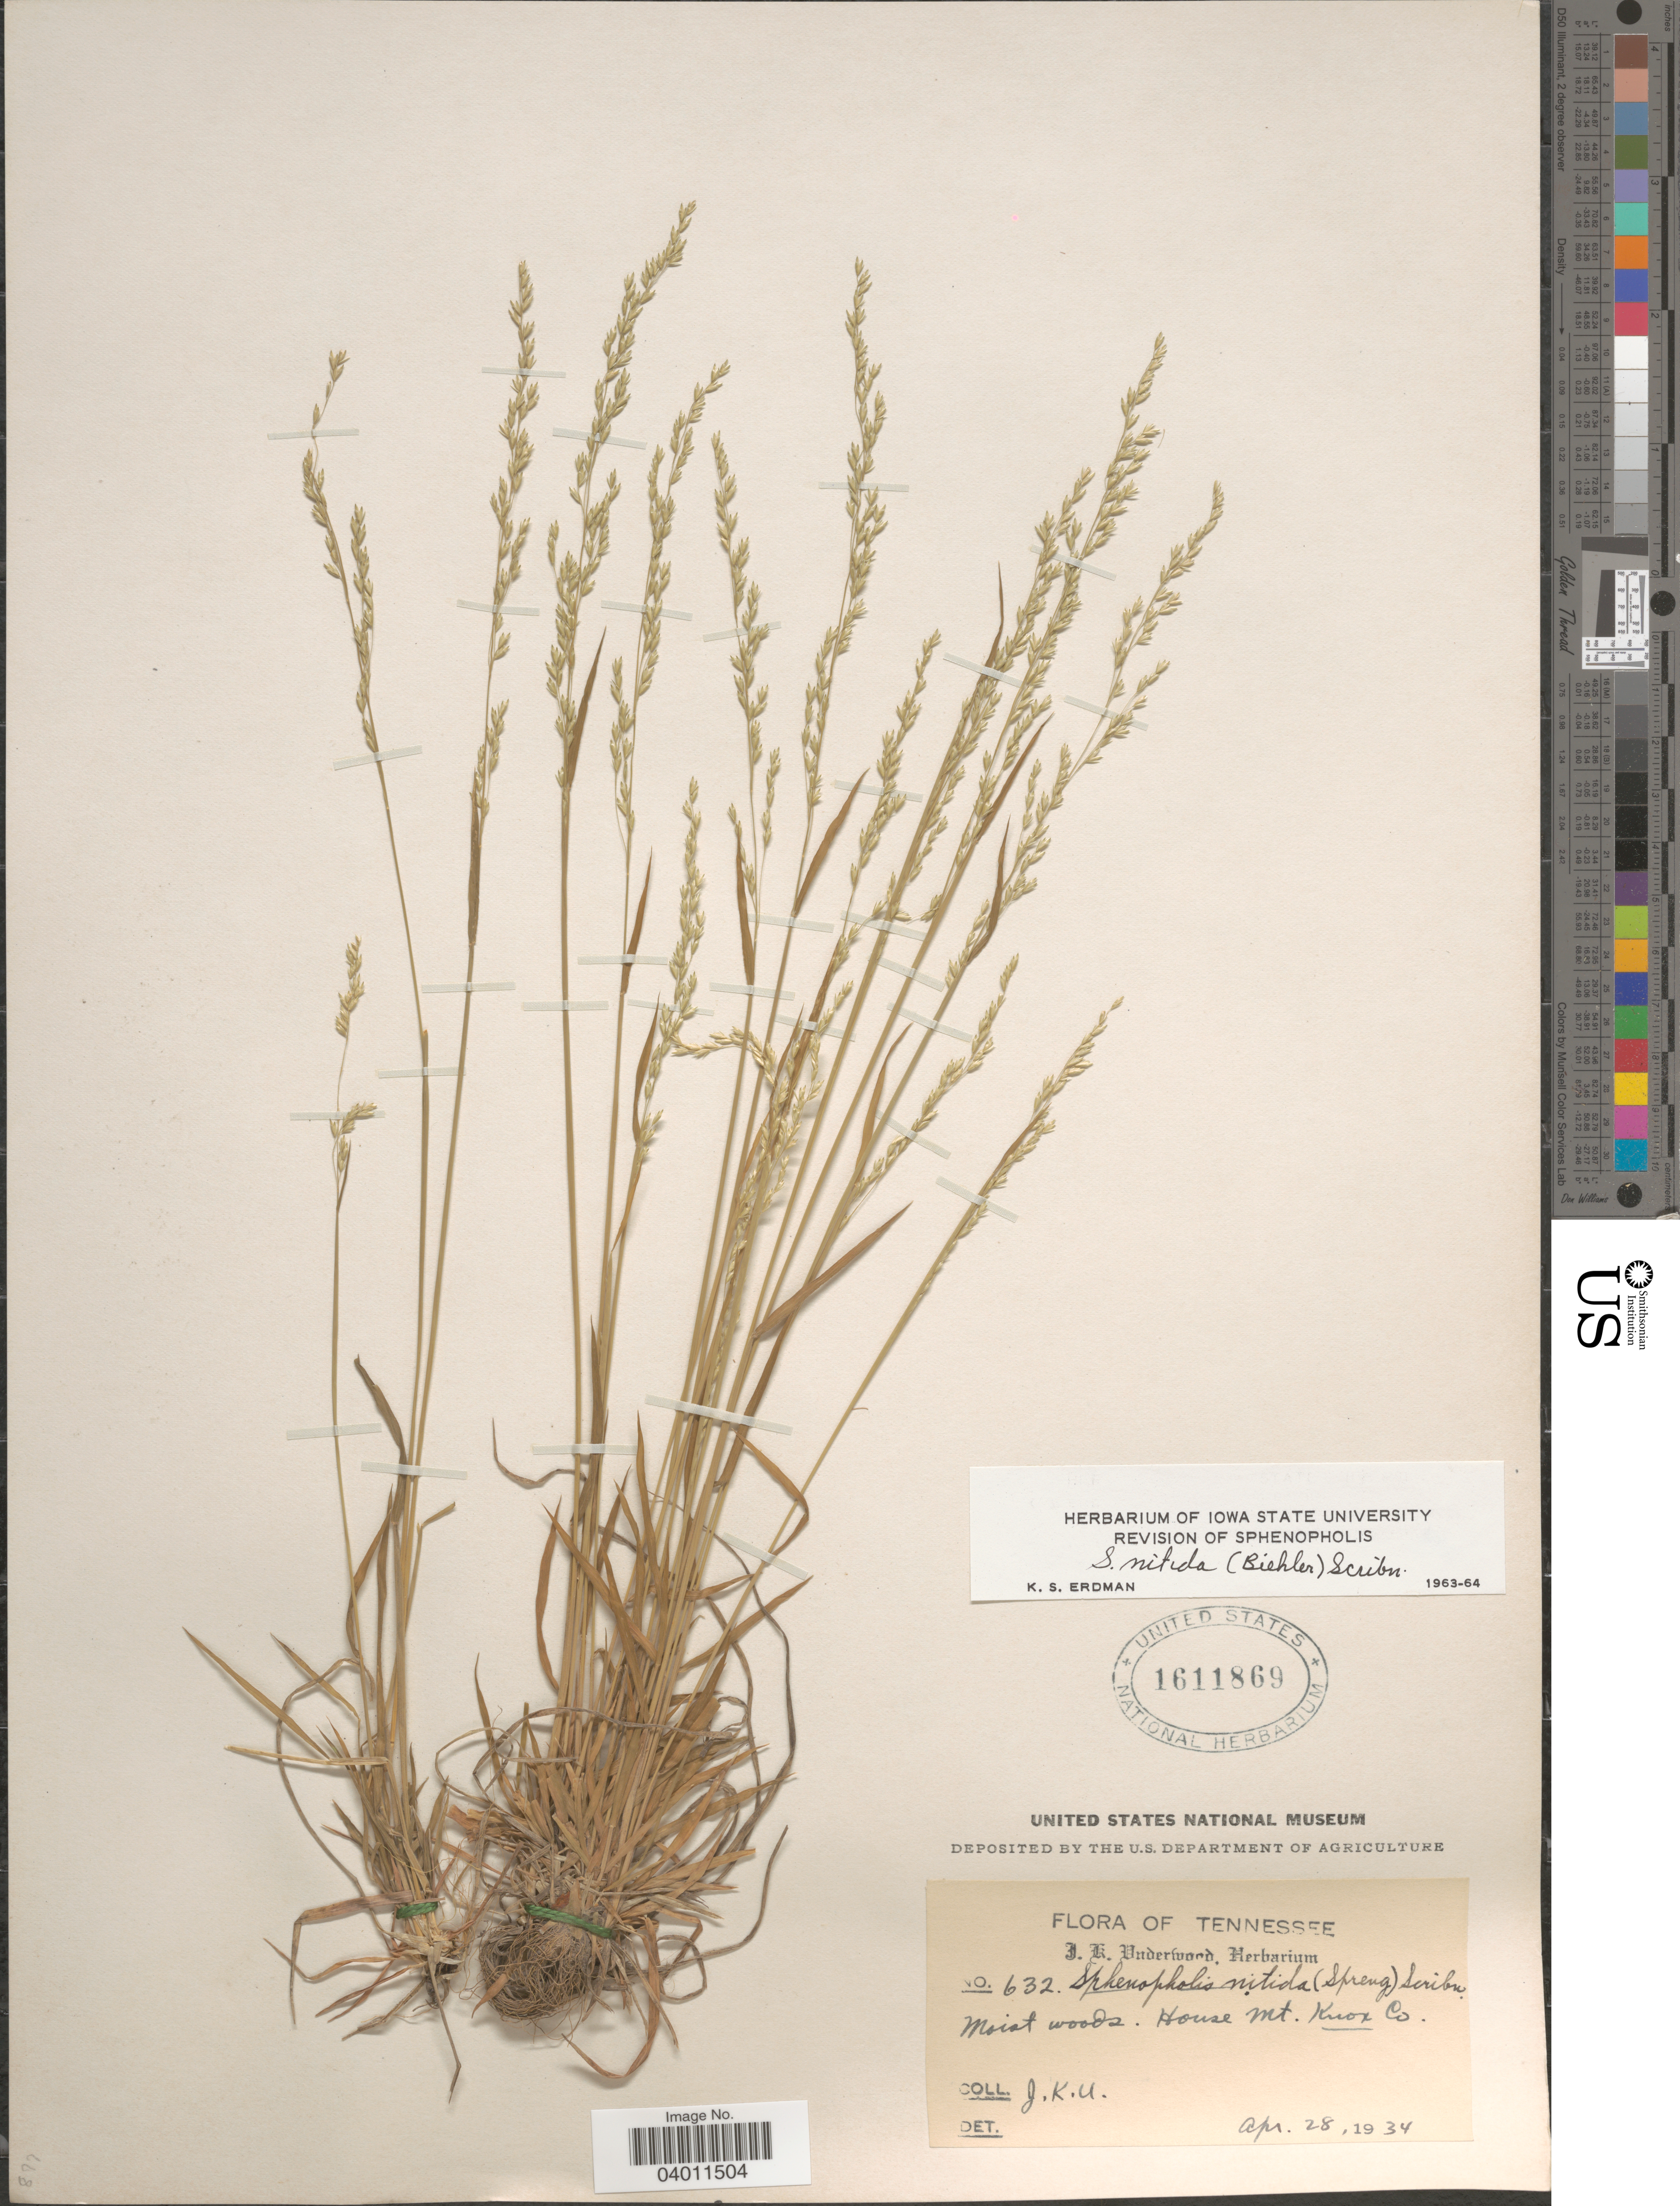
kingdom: Plantae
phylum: Tracheophyta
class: Liliopsida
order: Poales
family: Poaceae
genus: Sphenopholis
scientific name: Sphenopholis nitida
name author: (Biehler) Scribn.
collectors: J. K. Underwood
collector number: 632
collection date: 1934-04-28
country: United States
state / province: Tennessee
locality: House Mt. Knox Co.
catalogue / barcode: US 1611869